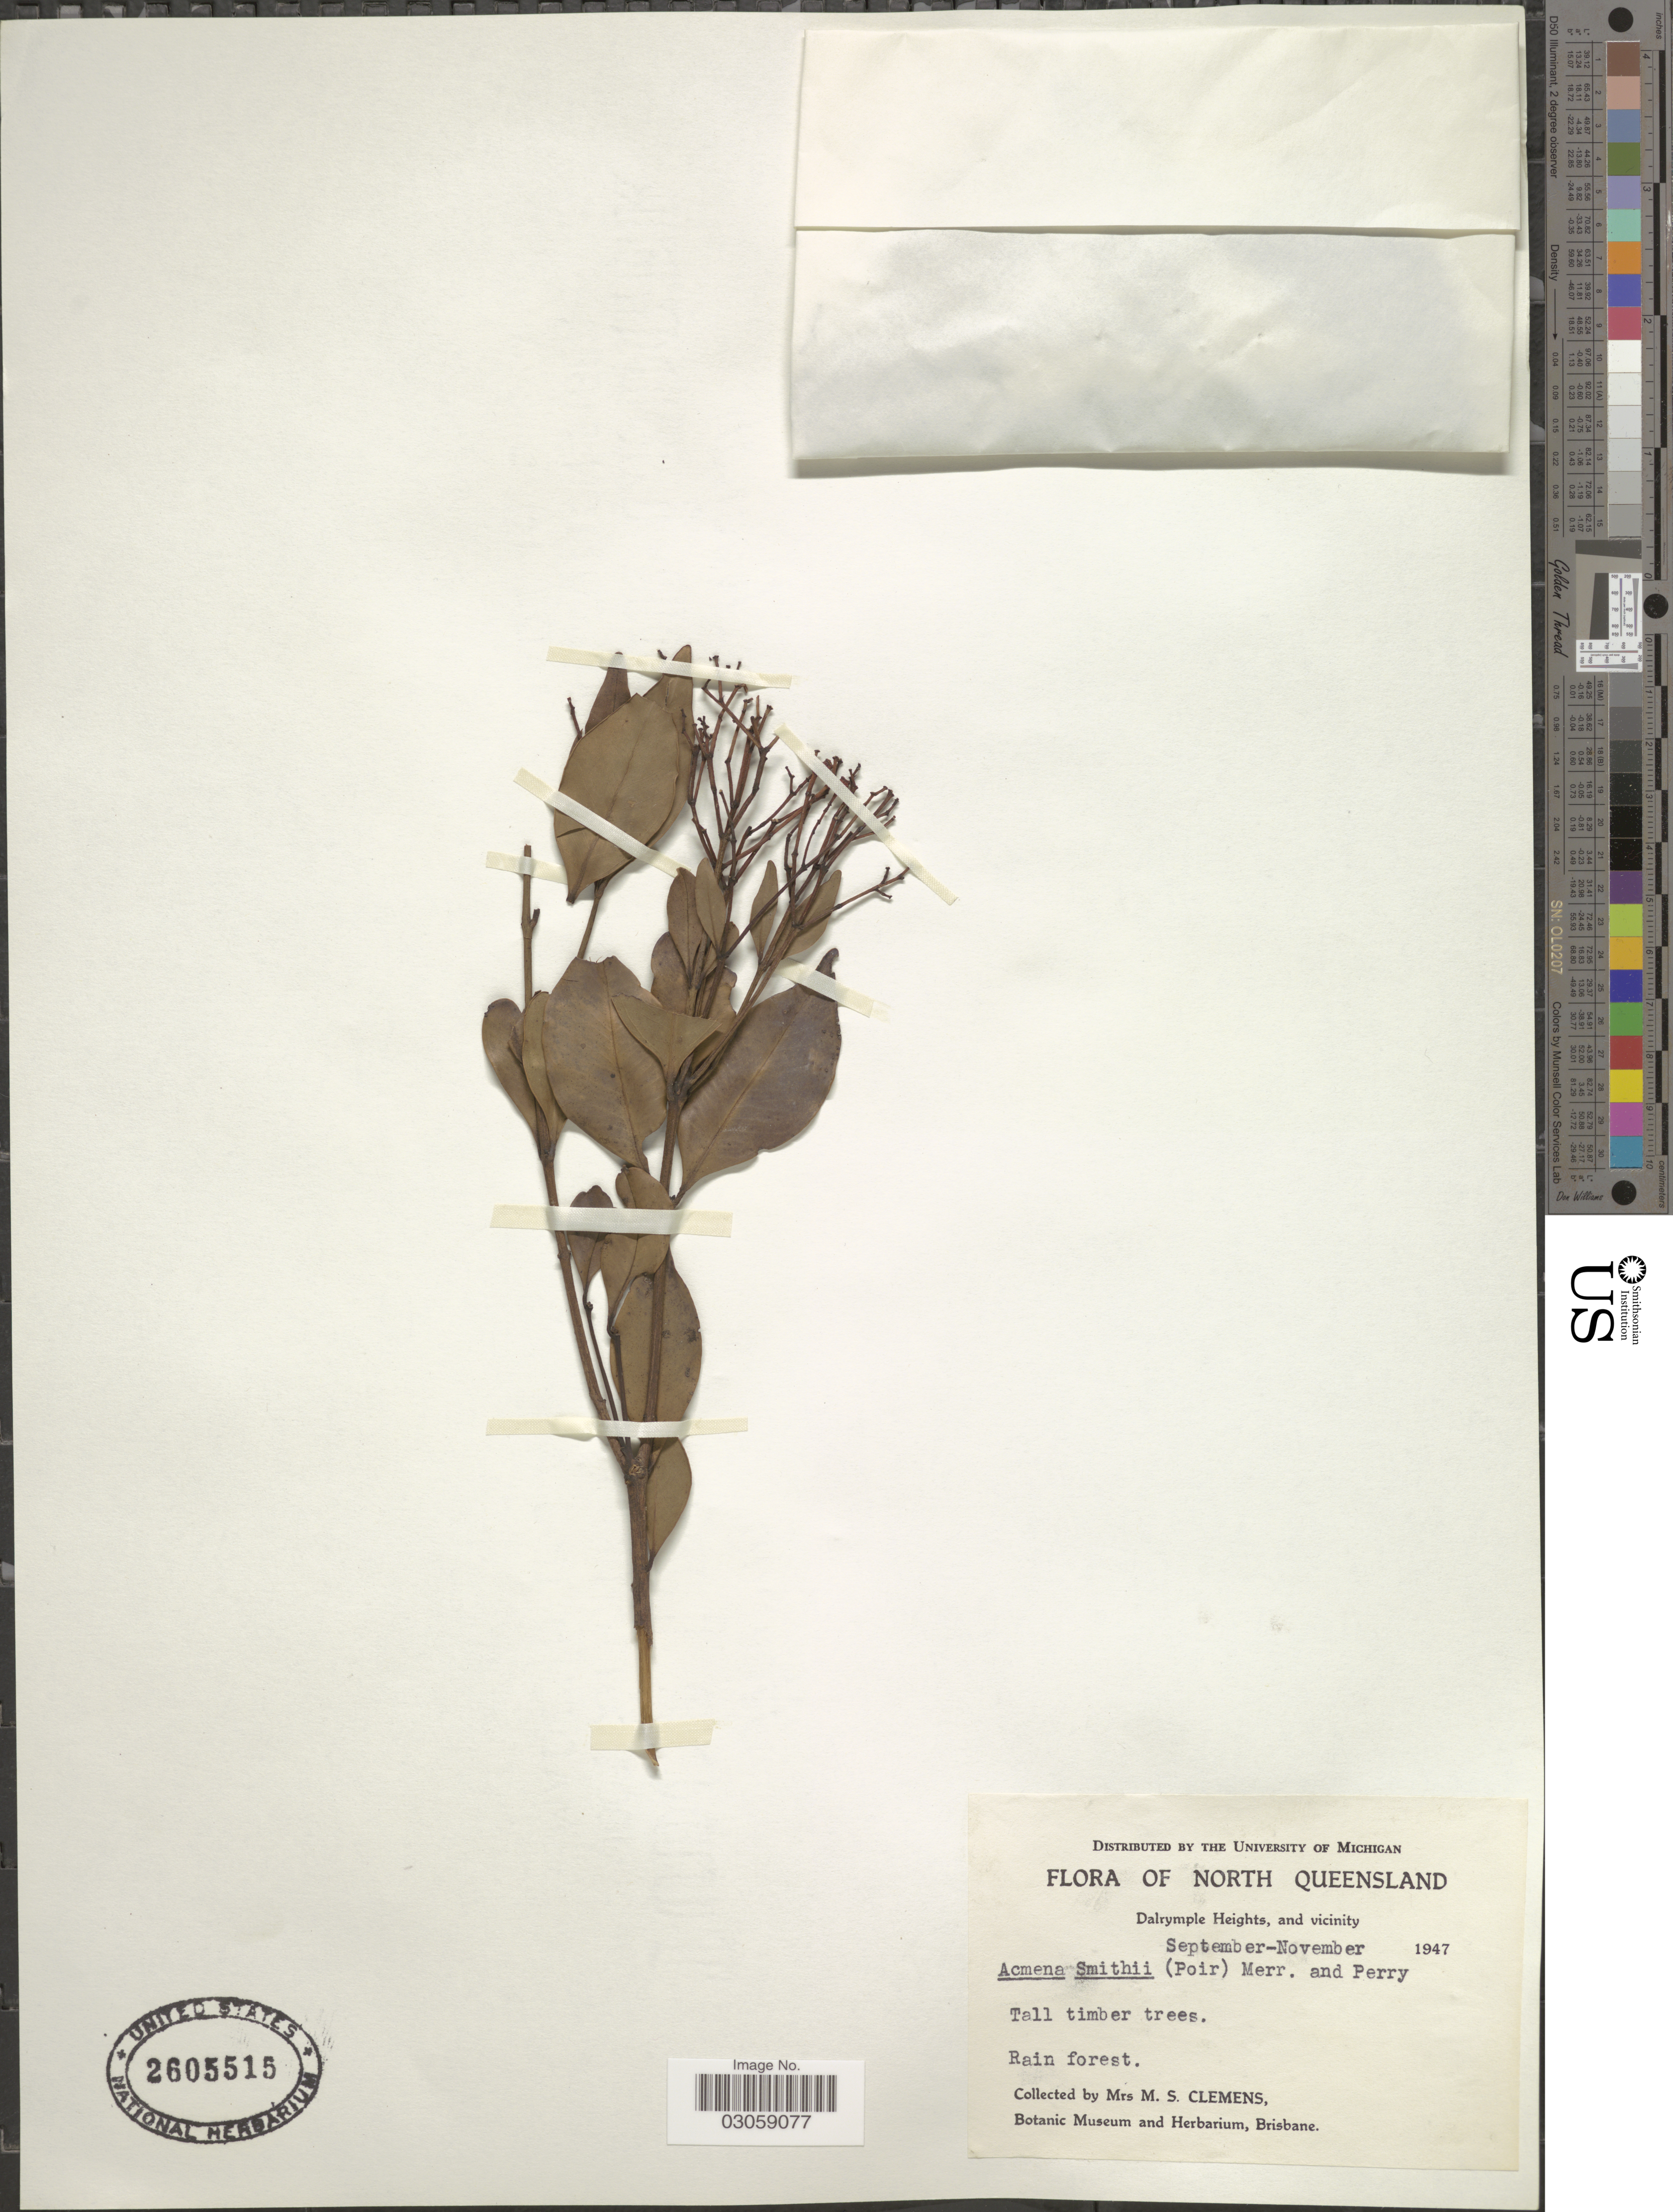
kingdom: Plantae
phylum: Tracheophyta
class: Magnoliopsida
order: Myrtales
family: Myrtaceae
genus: Syzygium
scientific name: Syzygium smithii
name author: (Poir.) Nied.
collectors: M. S. Clemens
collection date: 1947-09/1947-11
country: Australia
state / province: Queensland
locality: North Queensland, Dalrymple Heights, and vicinity.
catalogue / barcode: US 2605515